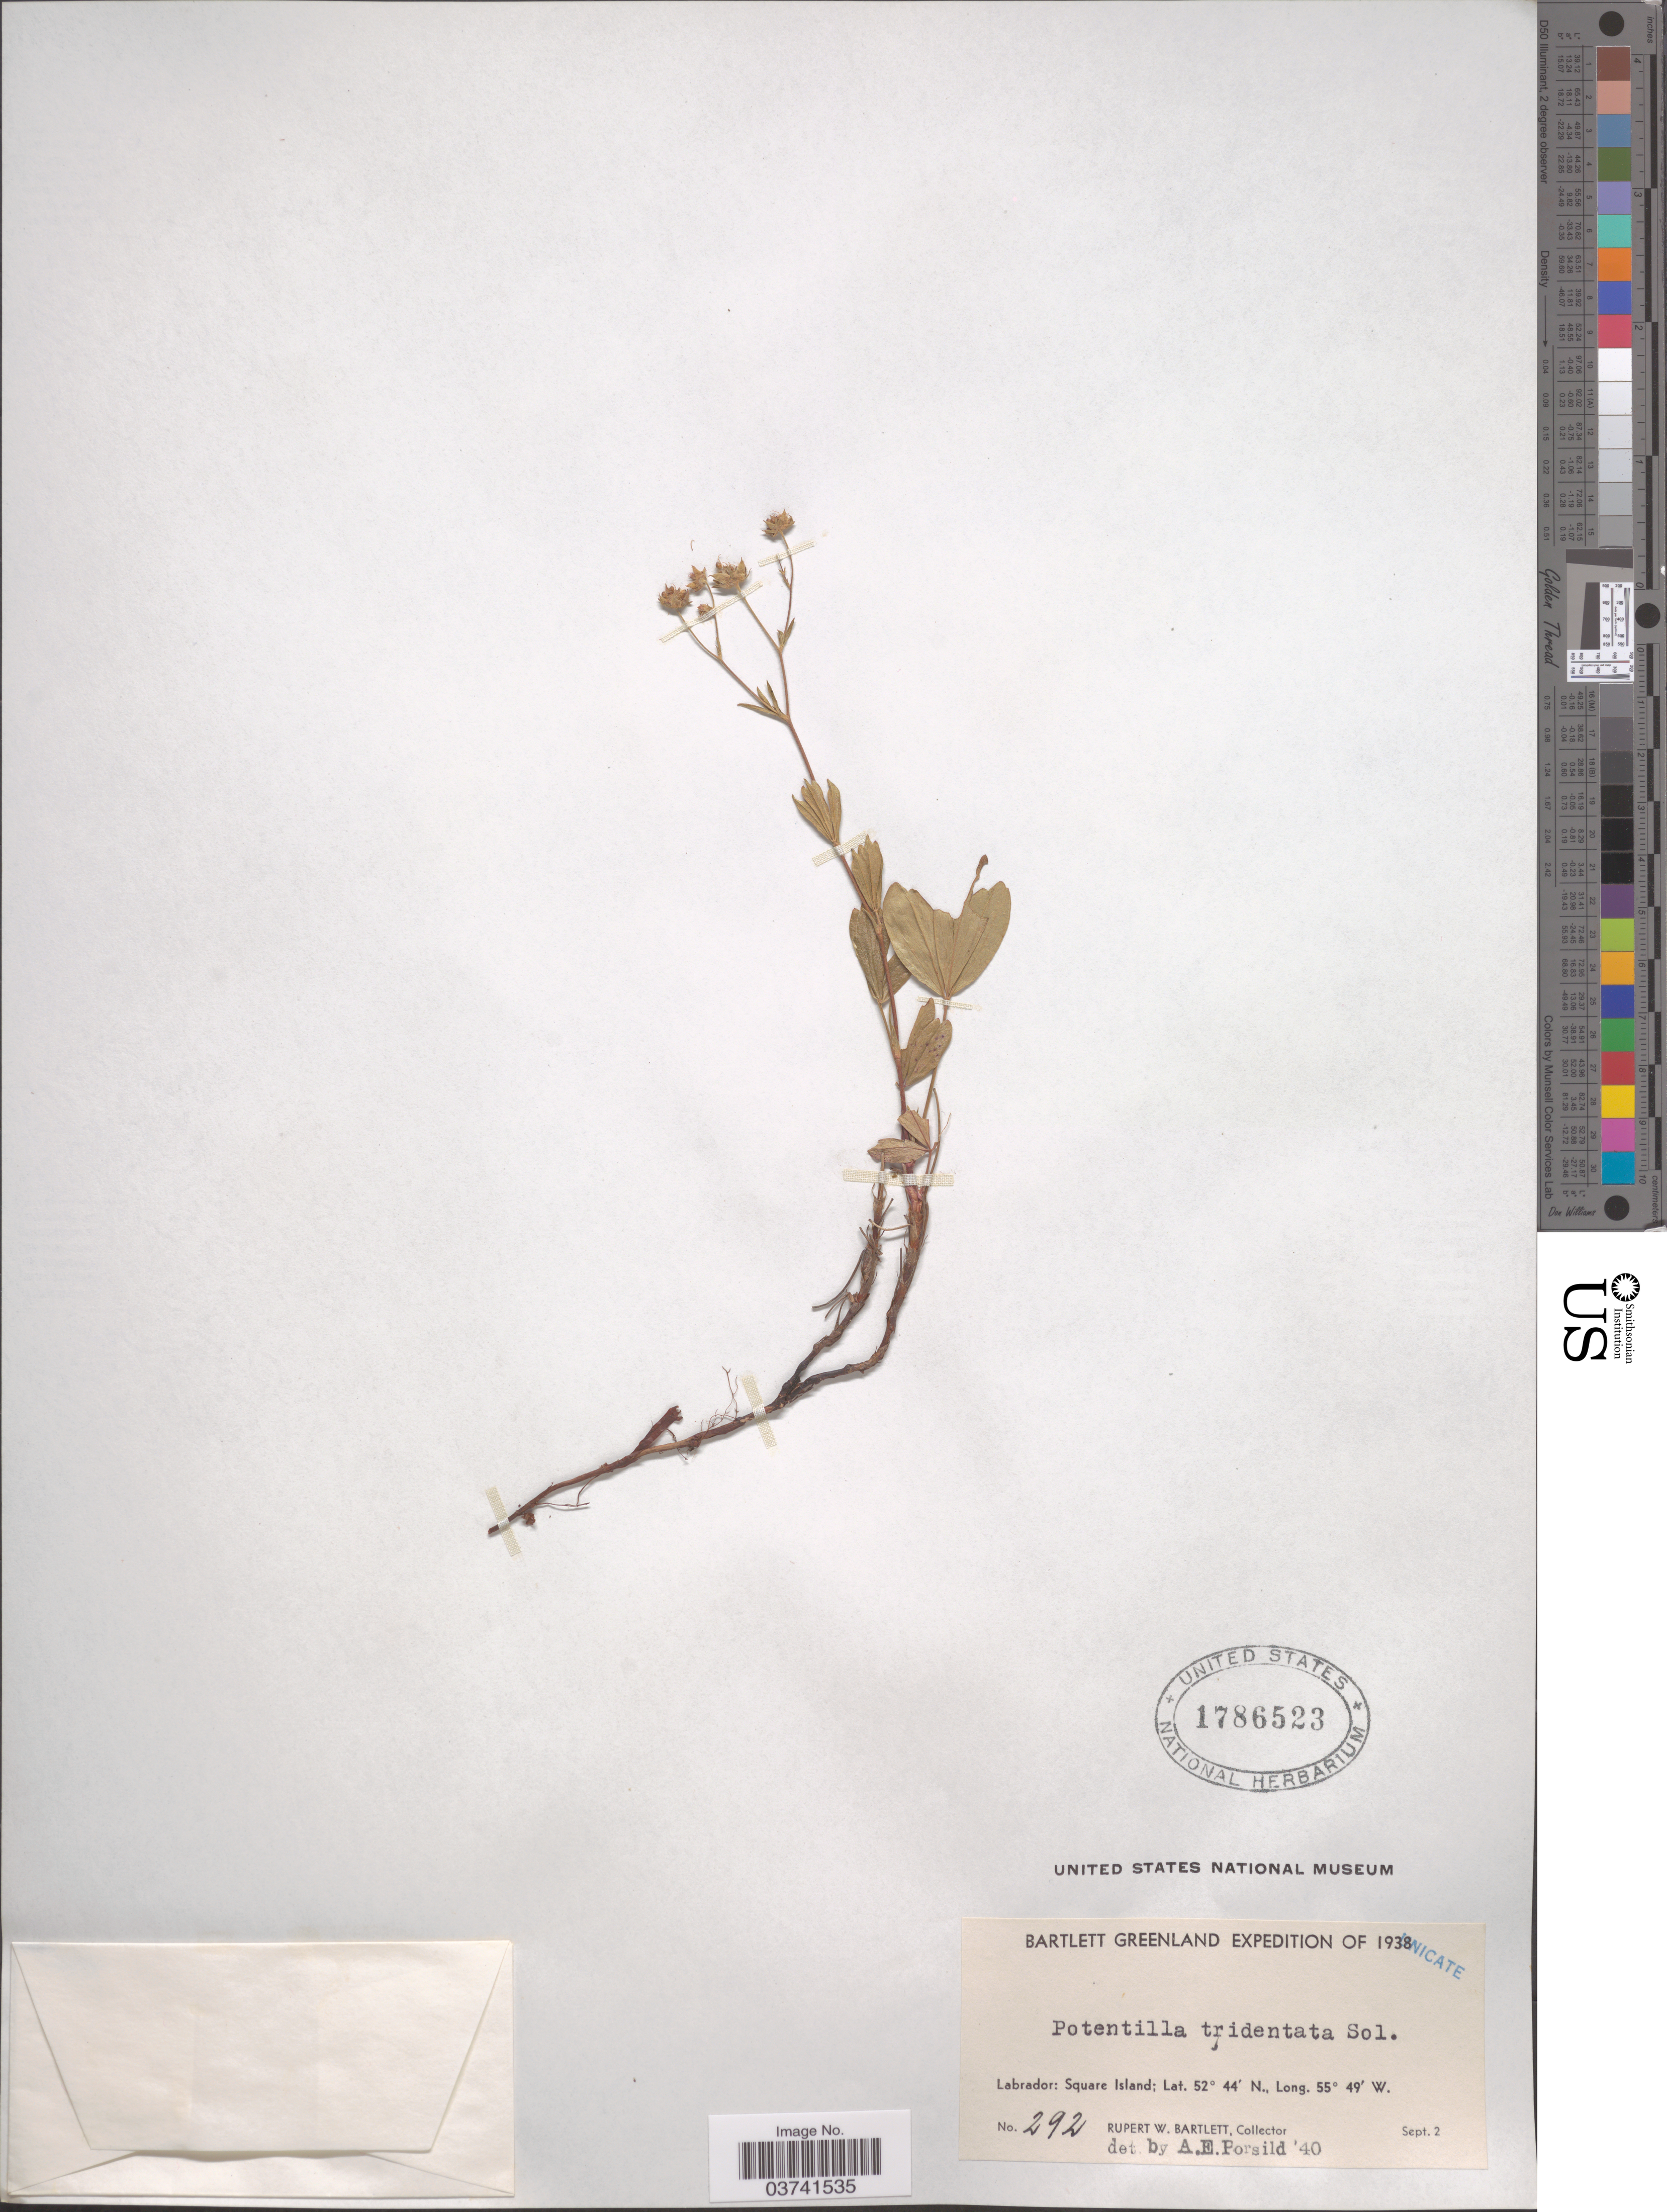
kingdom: Plantae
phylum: Tracheophyta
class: Magnoliopsida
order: Rosales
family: Rosaceae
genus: Potentilla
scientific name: Potentilla tridentata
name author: Aiton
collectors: R. Bartlett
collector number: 292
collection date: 1938-09-02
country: Canada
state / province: Newfoundland and Labrador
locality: Labrador: Square Island.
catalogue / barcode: US 1786523